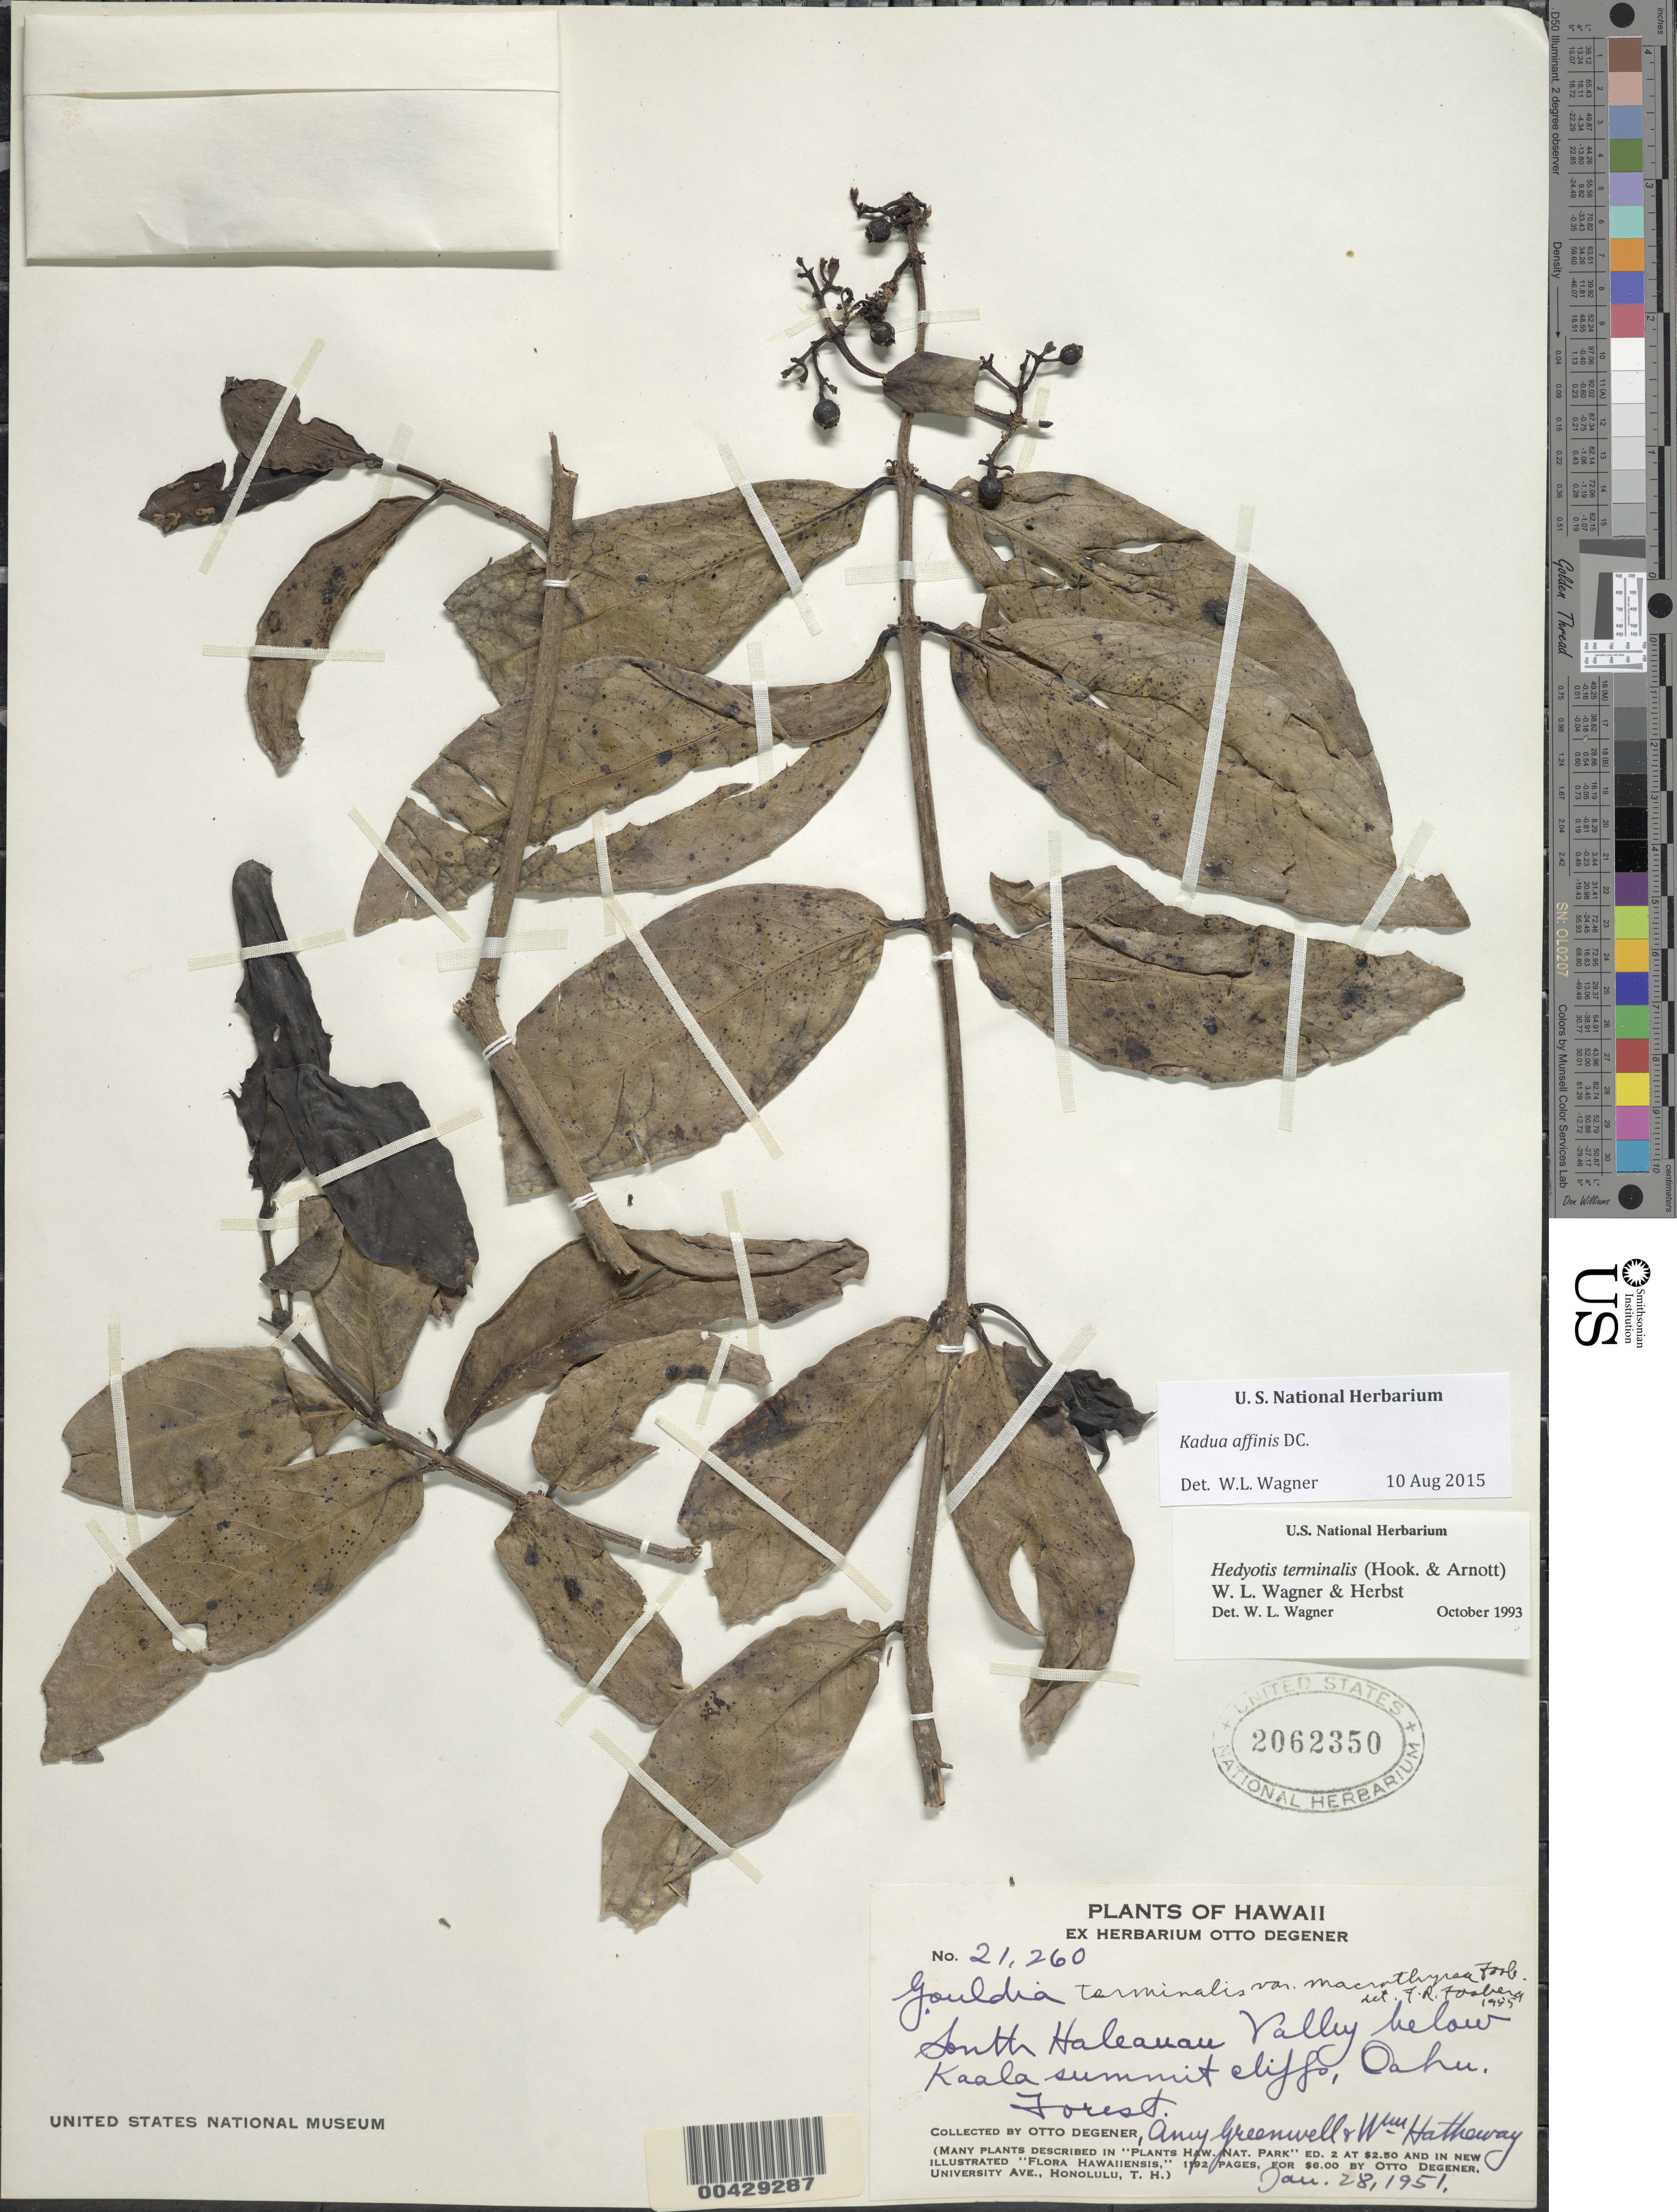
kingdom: Plantae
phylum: Tracheophyta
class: Magnoliopsida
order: Gentianales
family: Rubiaceae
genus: Kadua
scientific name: Kadua affinis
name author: DC.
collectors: O. Degener, A. B. Greenwell & W. Hatheway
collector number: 21260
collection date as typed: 28 Jan 1951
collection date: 1951-01-28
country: United States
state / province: Hawaii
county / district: Honolulu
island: Oahu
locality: South Haleanau Valley below Kaala summit cliffs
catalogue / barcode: US 2062350